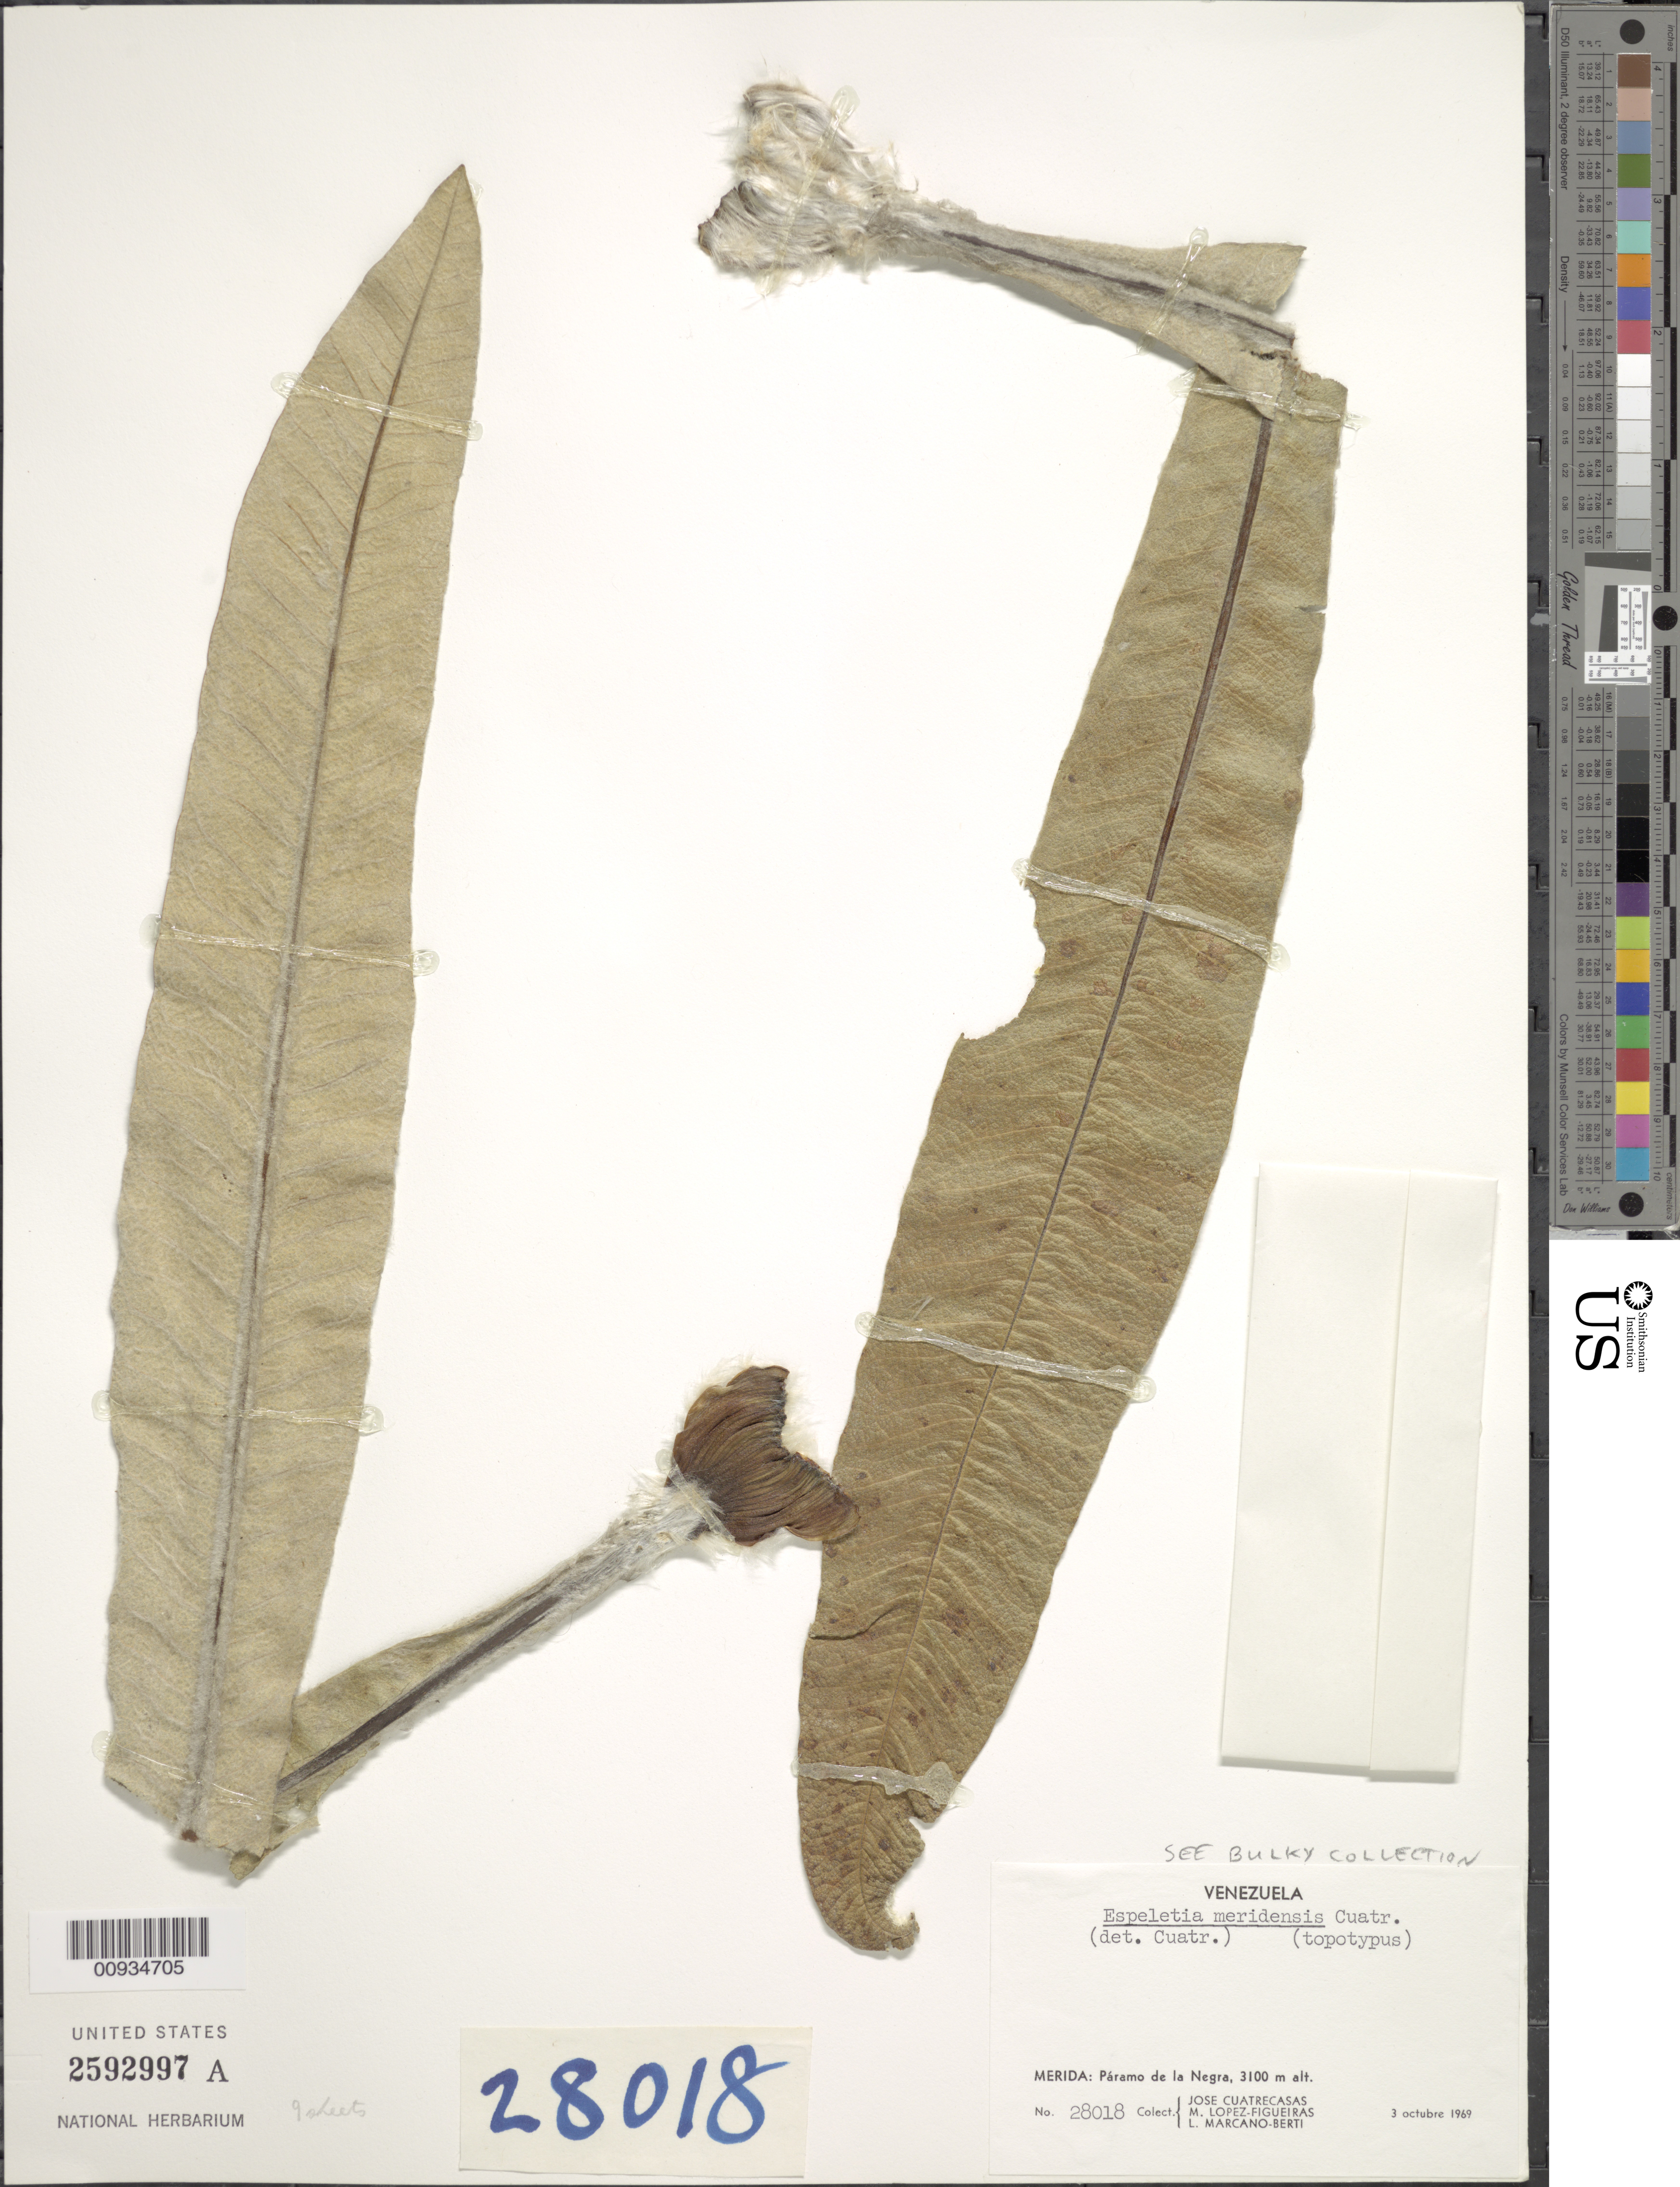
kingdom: Plantae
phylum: Tracheophyta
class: Magnoliopsida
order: Asterales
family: Asteraceae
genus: Espeletiopsis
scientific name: Espeletiopsis meridensis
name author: (Cuatrec.) Cuatrec.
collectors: J. Cuatrecasas, M. López Figueiras & L. Marcano-Berti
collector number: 28018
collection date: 1969-10-03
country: Venezuela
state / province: Mérida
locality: Merida: Paramop de la Negra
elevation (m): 3100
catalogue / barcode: US 2592997A